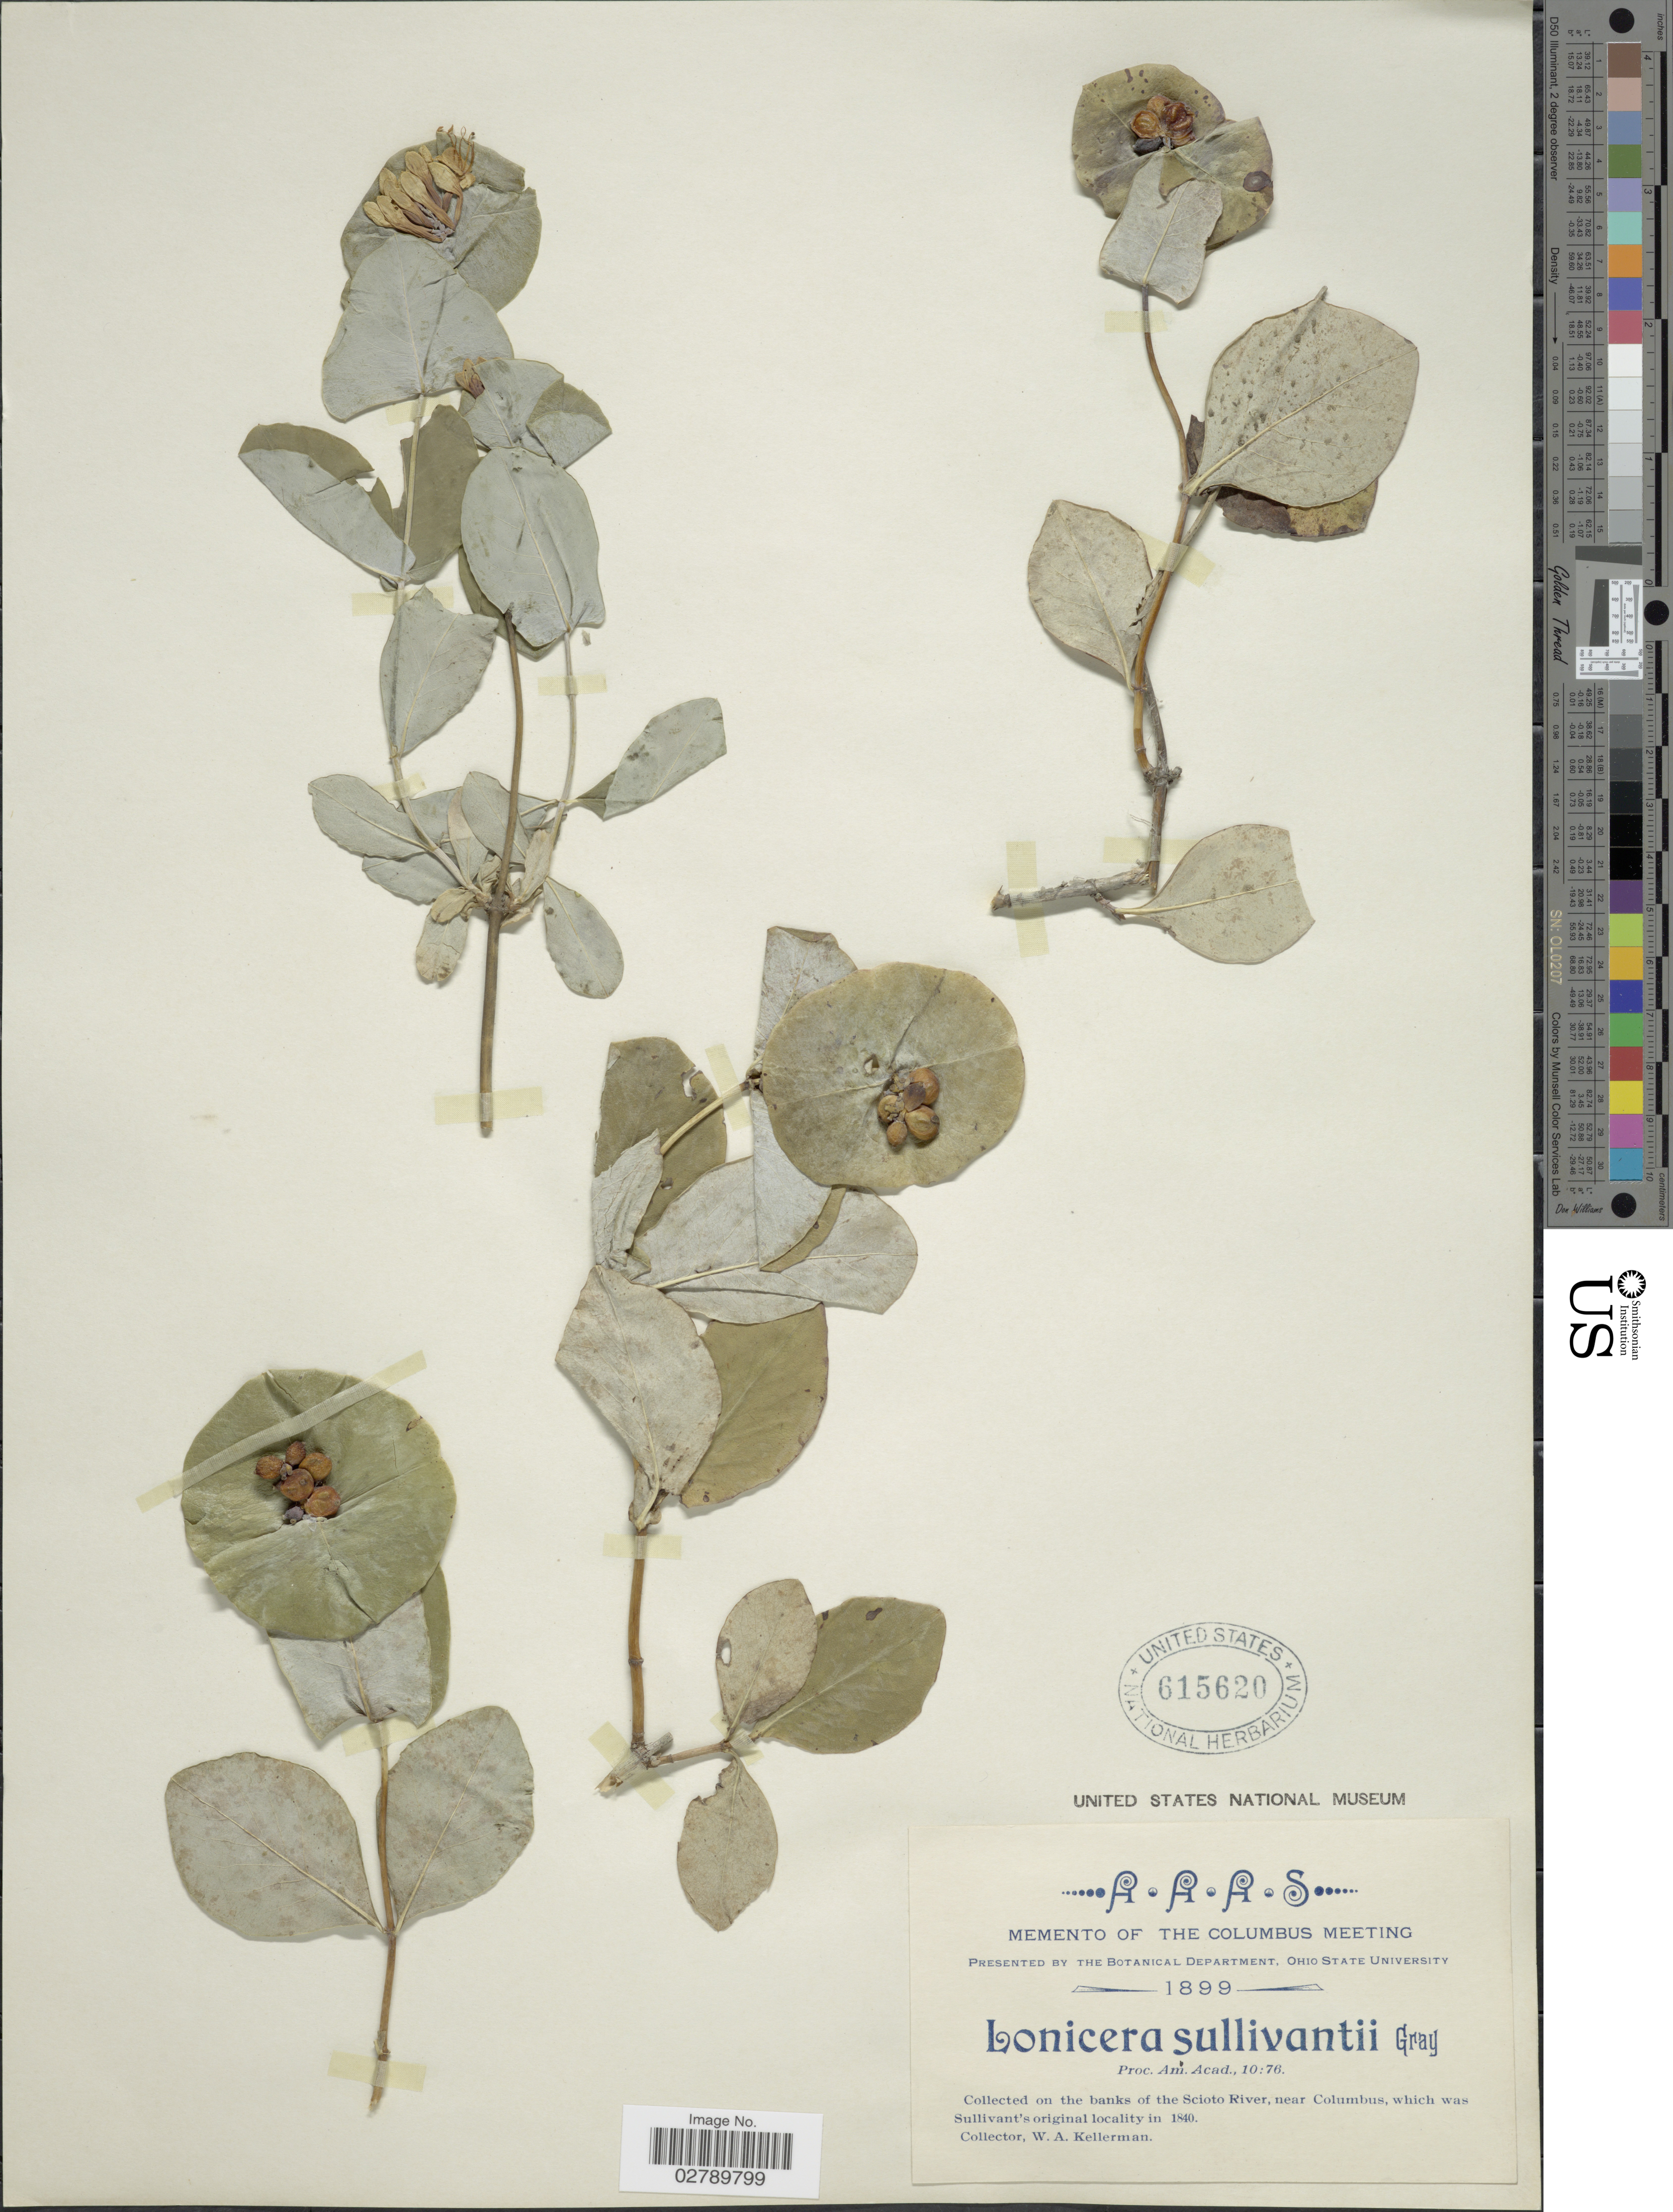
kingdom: Plantae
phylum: Tracheophyta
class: Magnoliopsida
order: Dipsacales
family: Caprifoliaceae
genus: Lonicera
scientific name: Lonicera prolifera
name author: (O. Kirchner) Booth ex Rehder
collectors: W. Kellerman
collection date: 1840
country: United States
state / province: Ohio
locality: On the banks of the Scioto River, near Columbus.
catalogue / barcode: US 615620